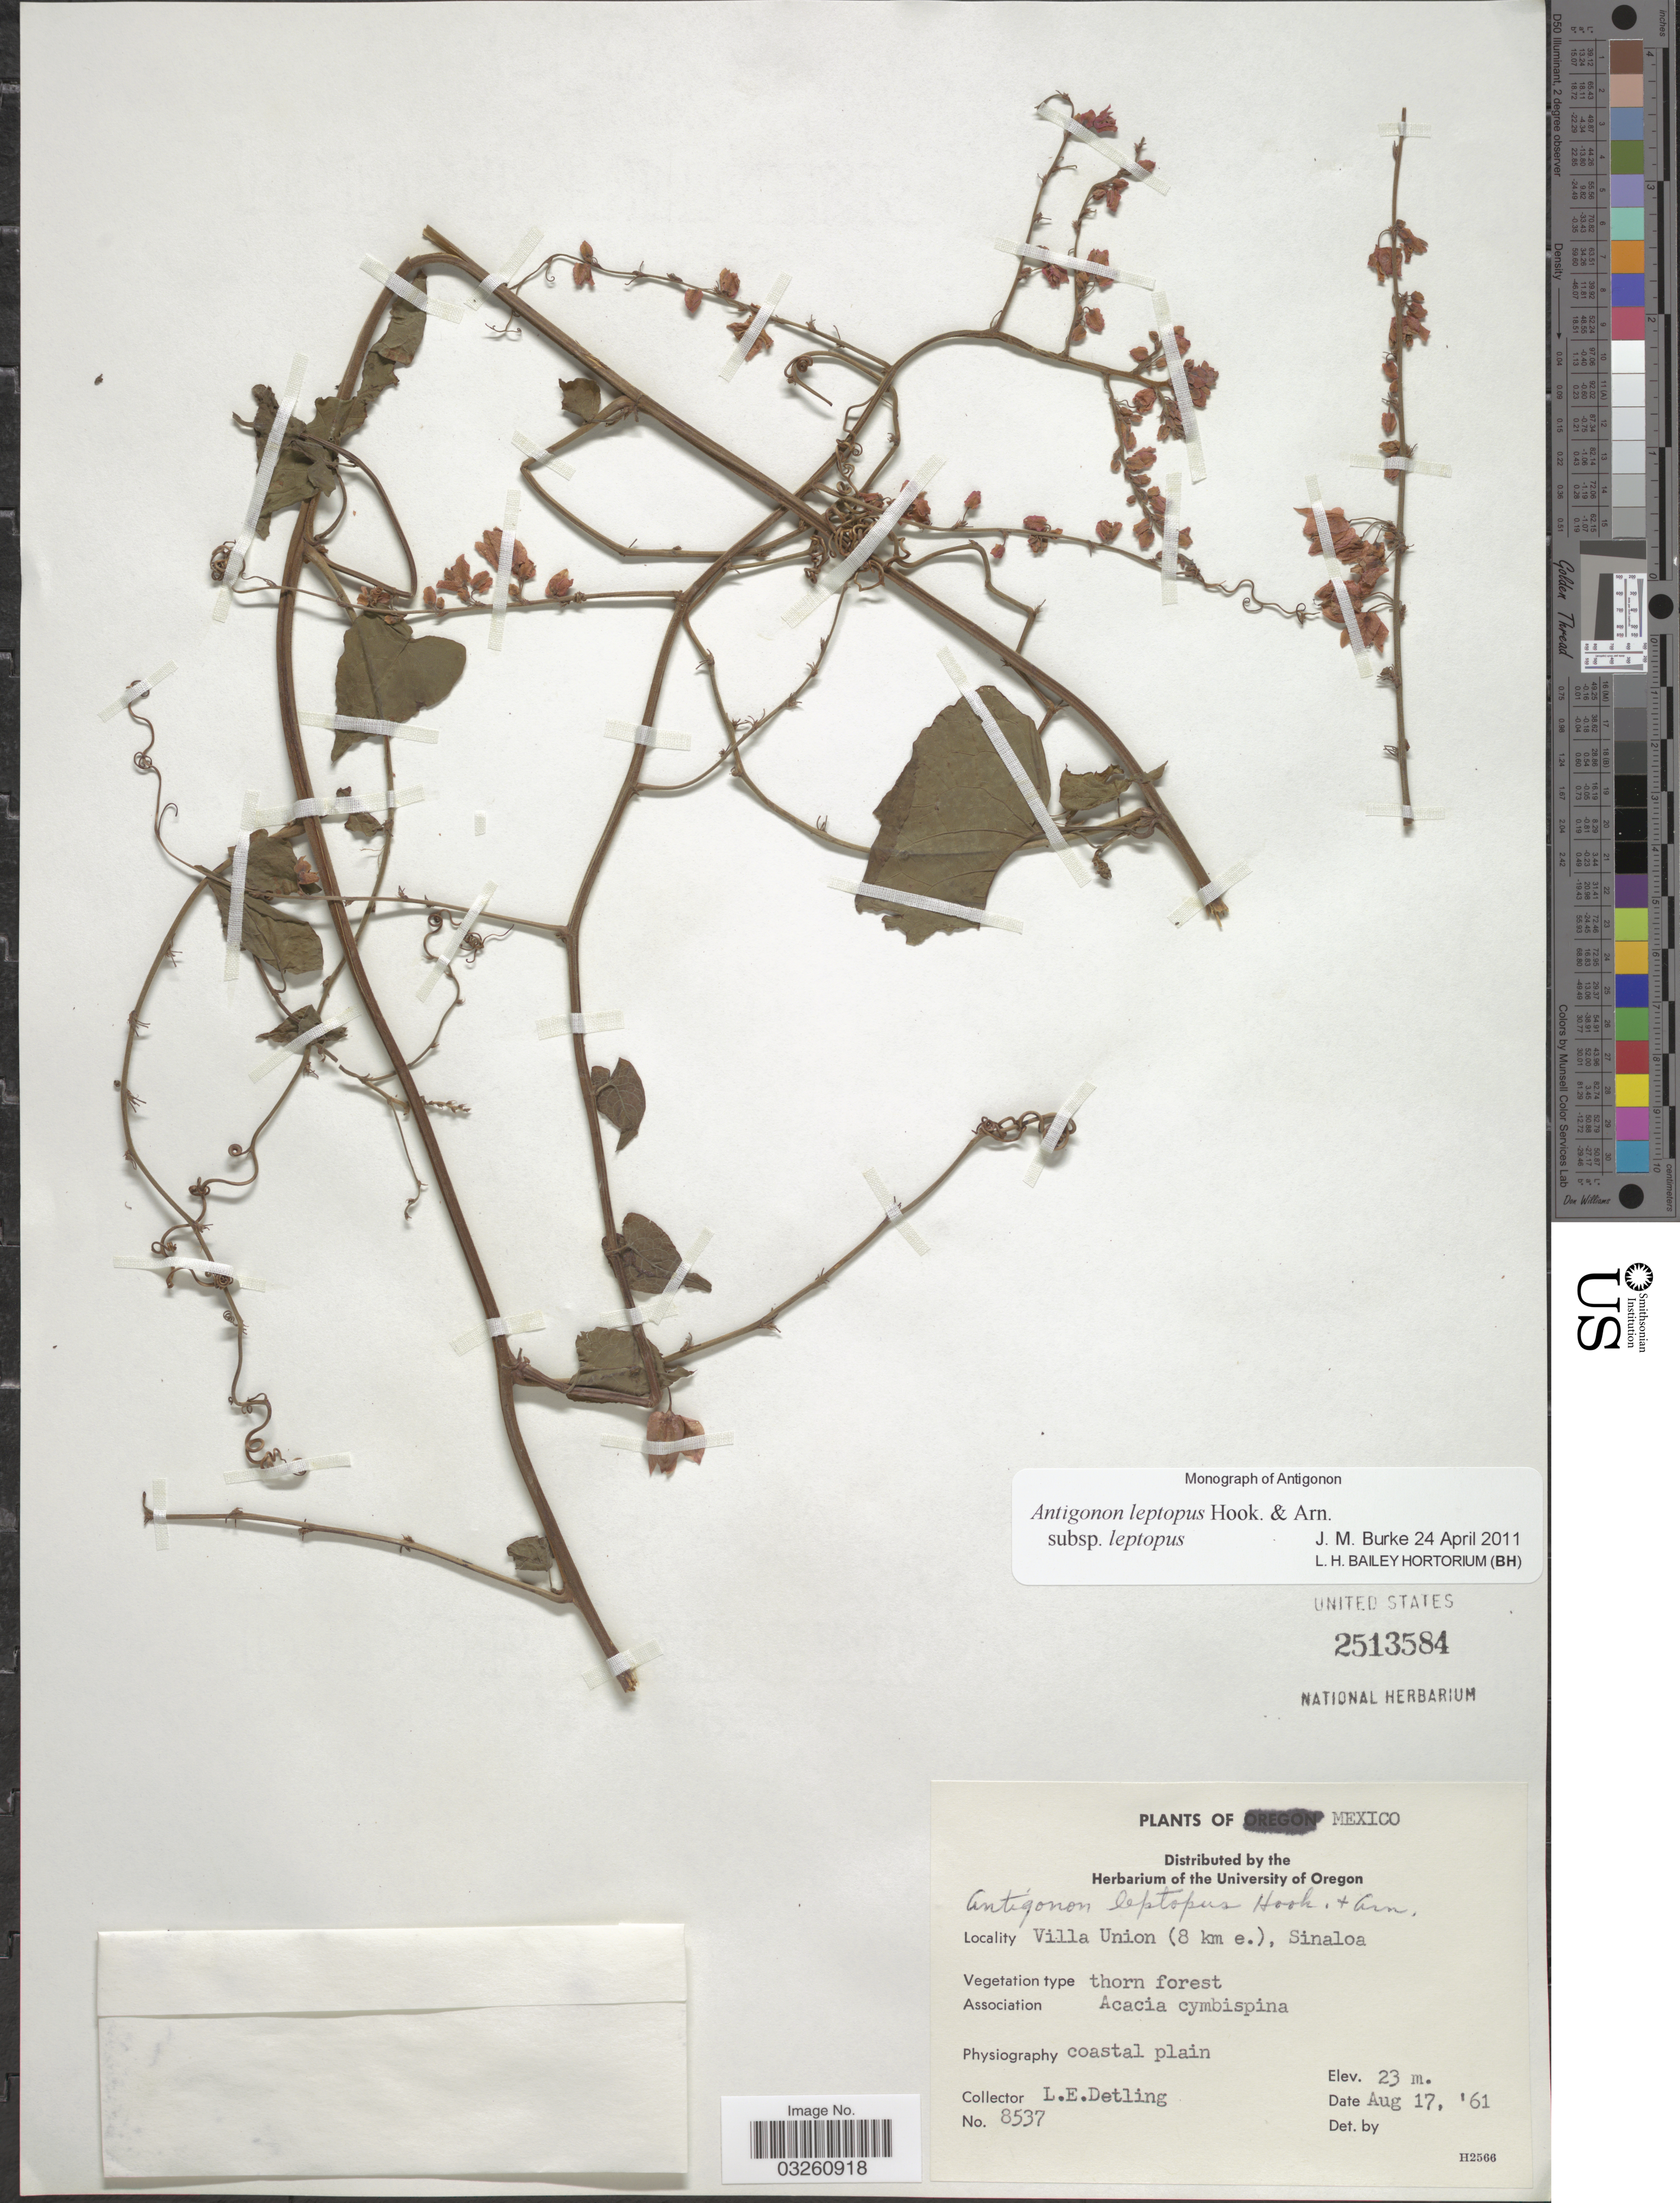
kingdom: Plantae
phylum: Tracheophyta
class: Magnoliopsida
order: Caryophyllales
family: Polygonaceae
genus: Antigonon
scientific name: Antigonon leptopus subsp. leptopus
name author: Hook. & Arn.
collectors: L. E. Detling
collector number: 8537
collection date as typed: Transcribed d/m/y: 17/8/61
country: Mexico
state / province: Sinaloa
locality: Villa Union (8 km e.).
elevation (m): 23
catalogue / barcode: US 2513584